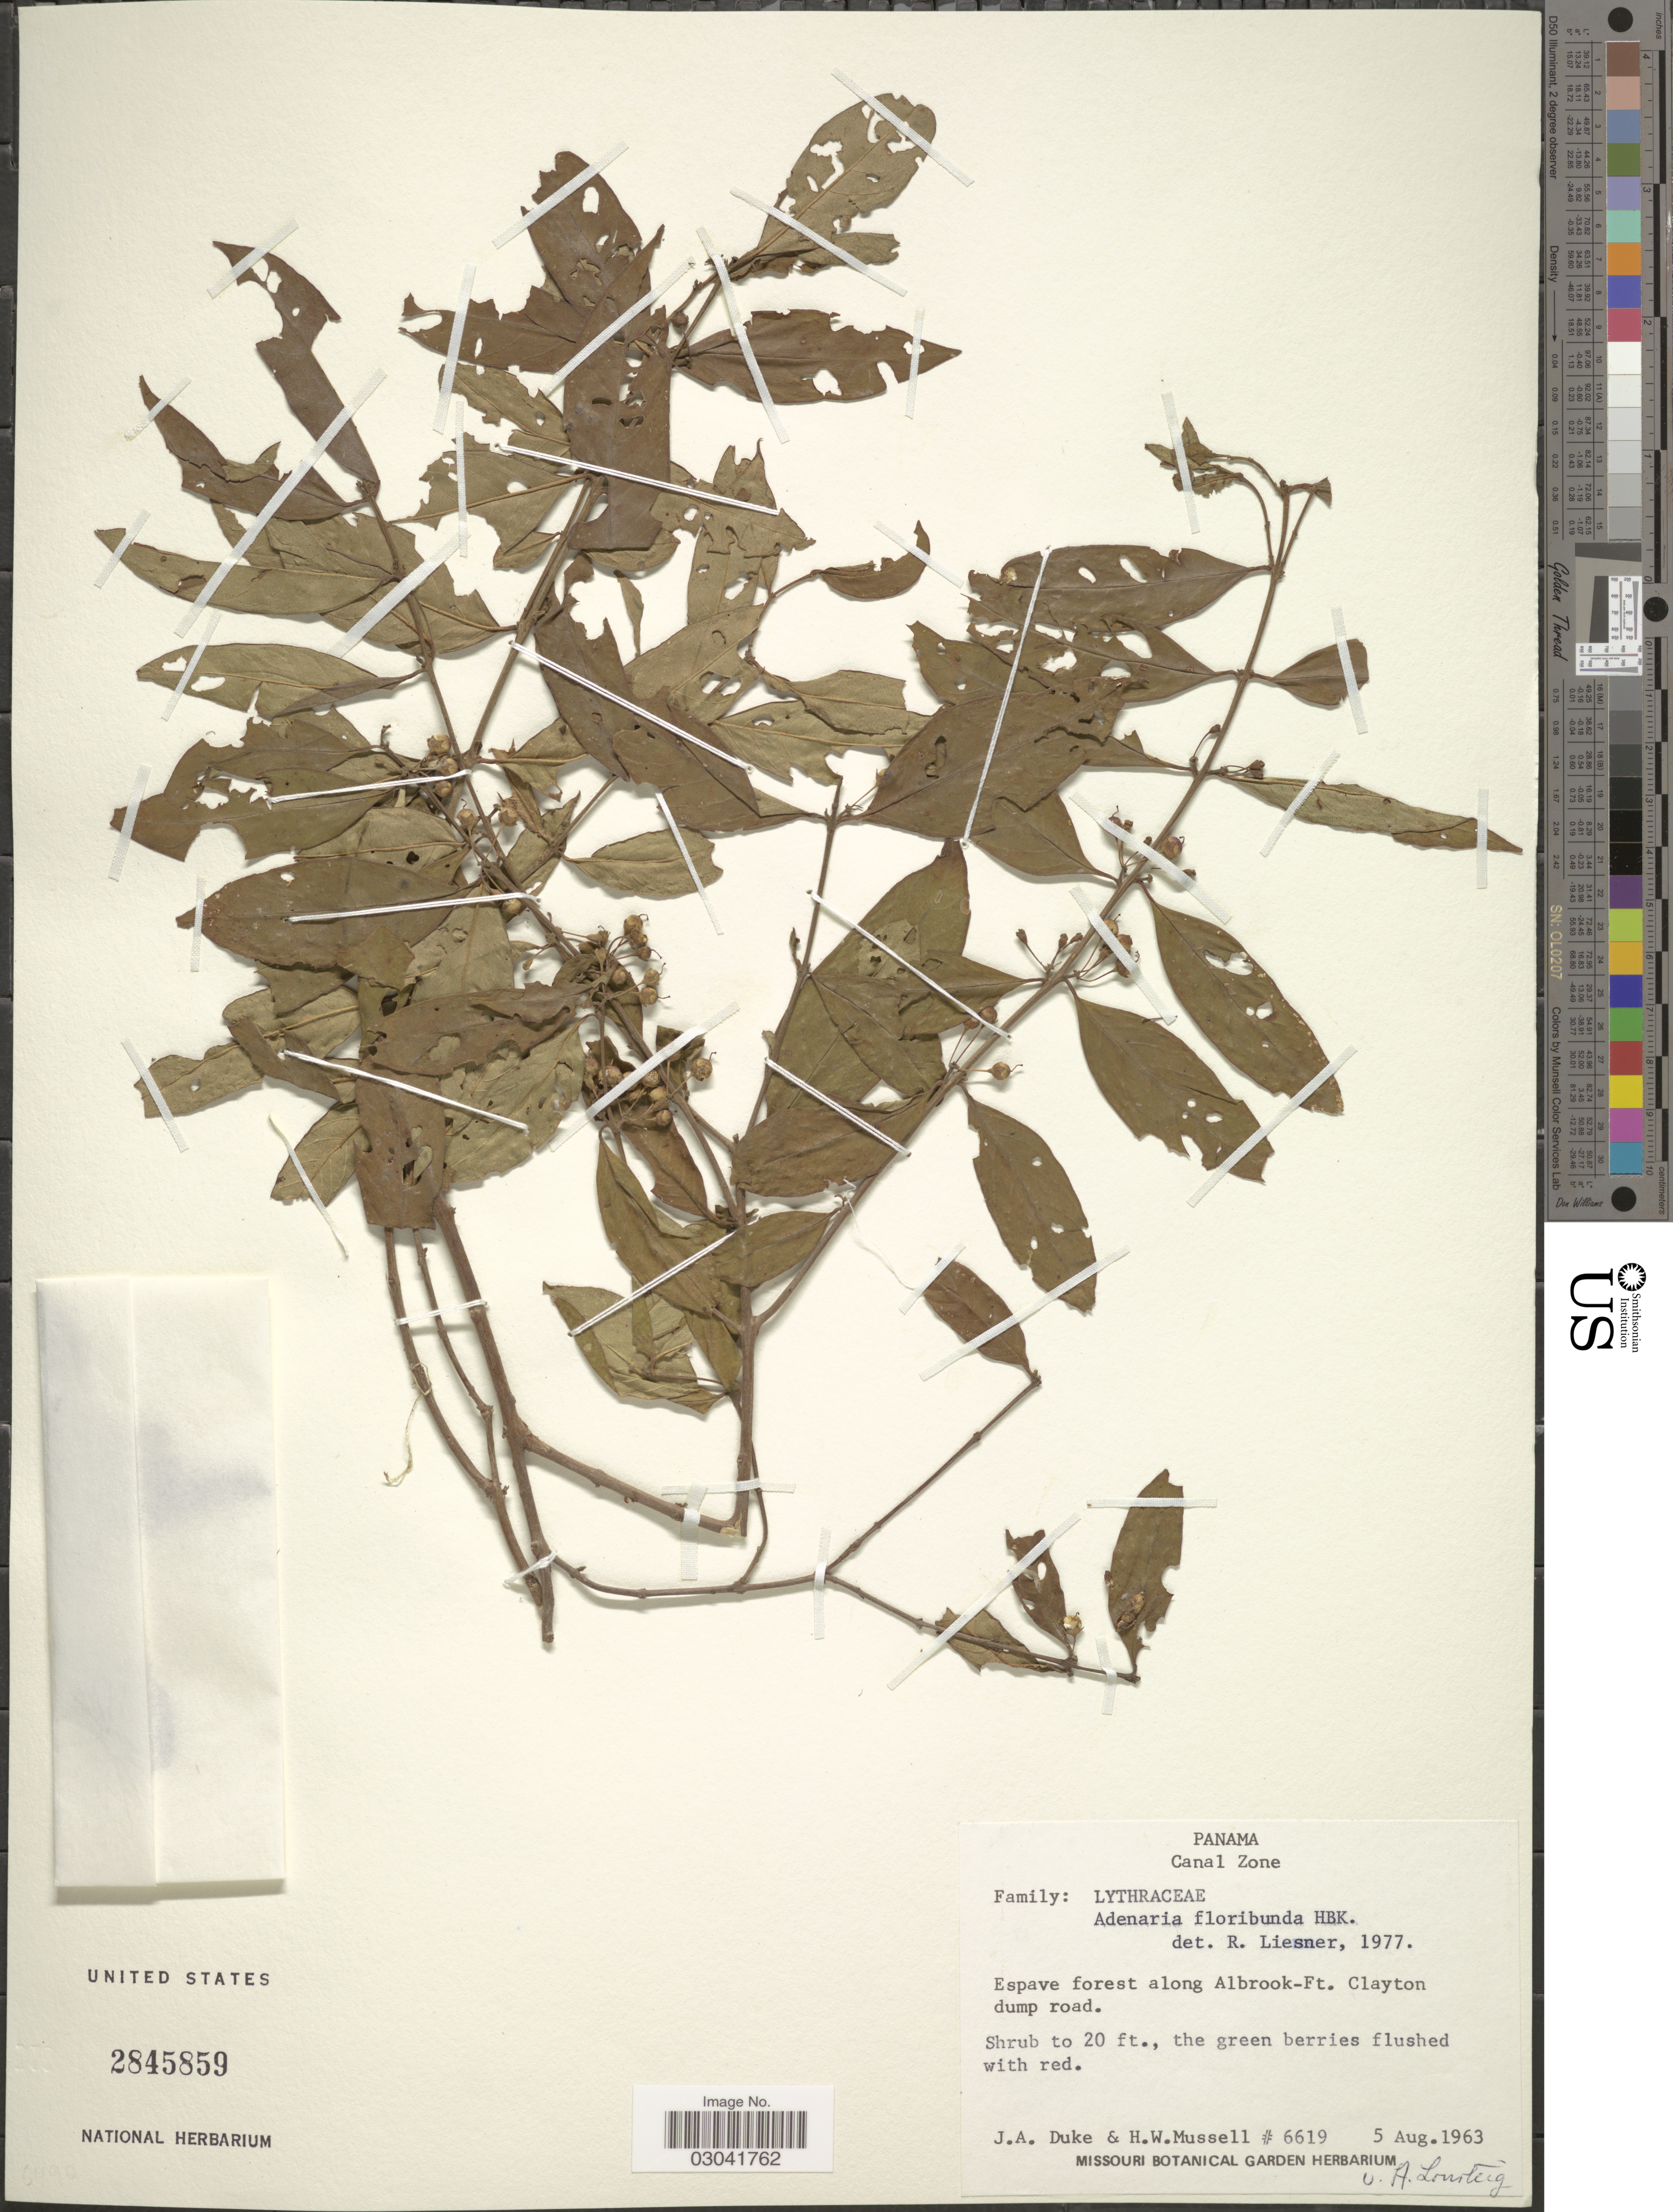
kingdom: Plantae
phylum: Tracheophyta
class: Magnoliopsida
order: Myrtales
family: Lythraceae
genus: Adenaria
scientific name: Adenaria floribunda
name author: Kunth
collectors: J. A. Duke & H. Mussell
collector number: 6619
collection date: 1963-08-05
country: Panama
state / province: Colón / Panamá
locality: Canal Zone. Espave forest along Albrook-Ft. Clayton dump road.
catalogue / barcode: US 2845859